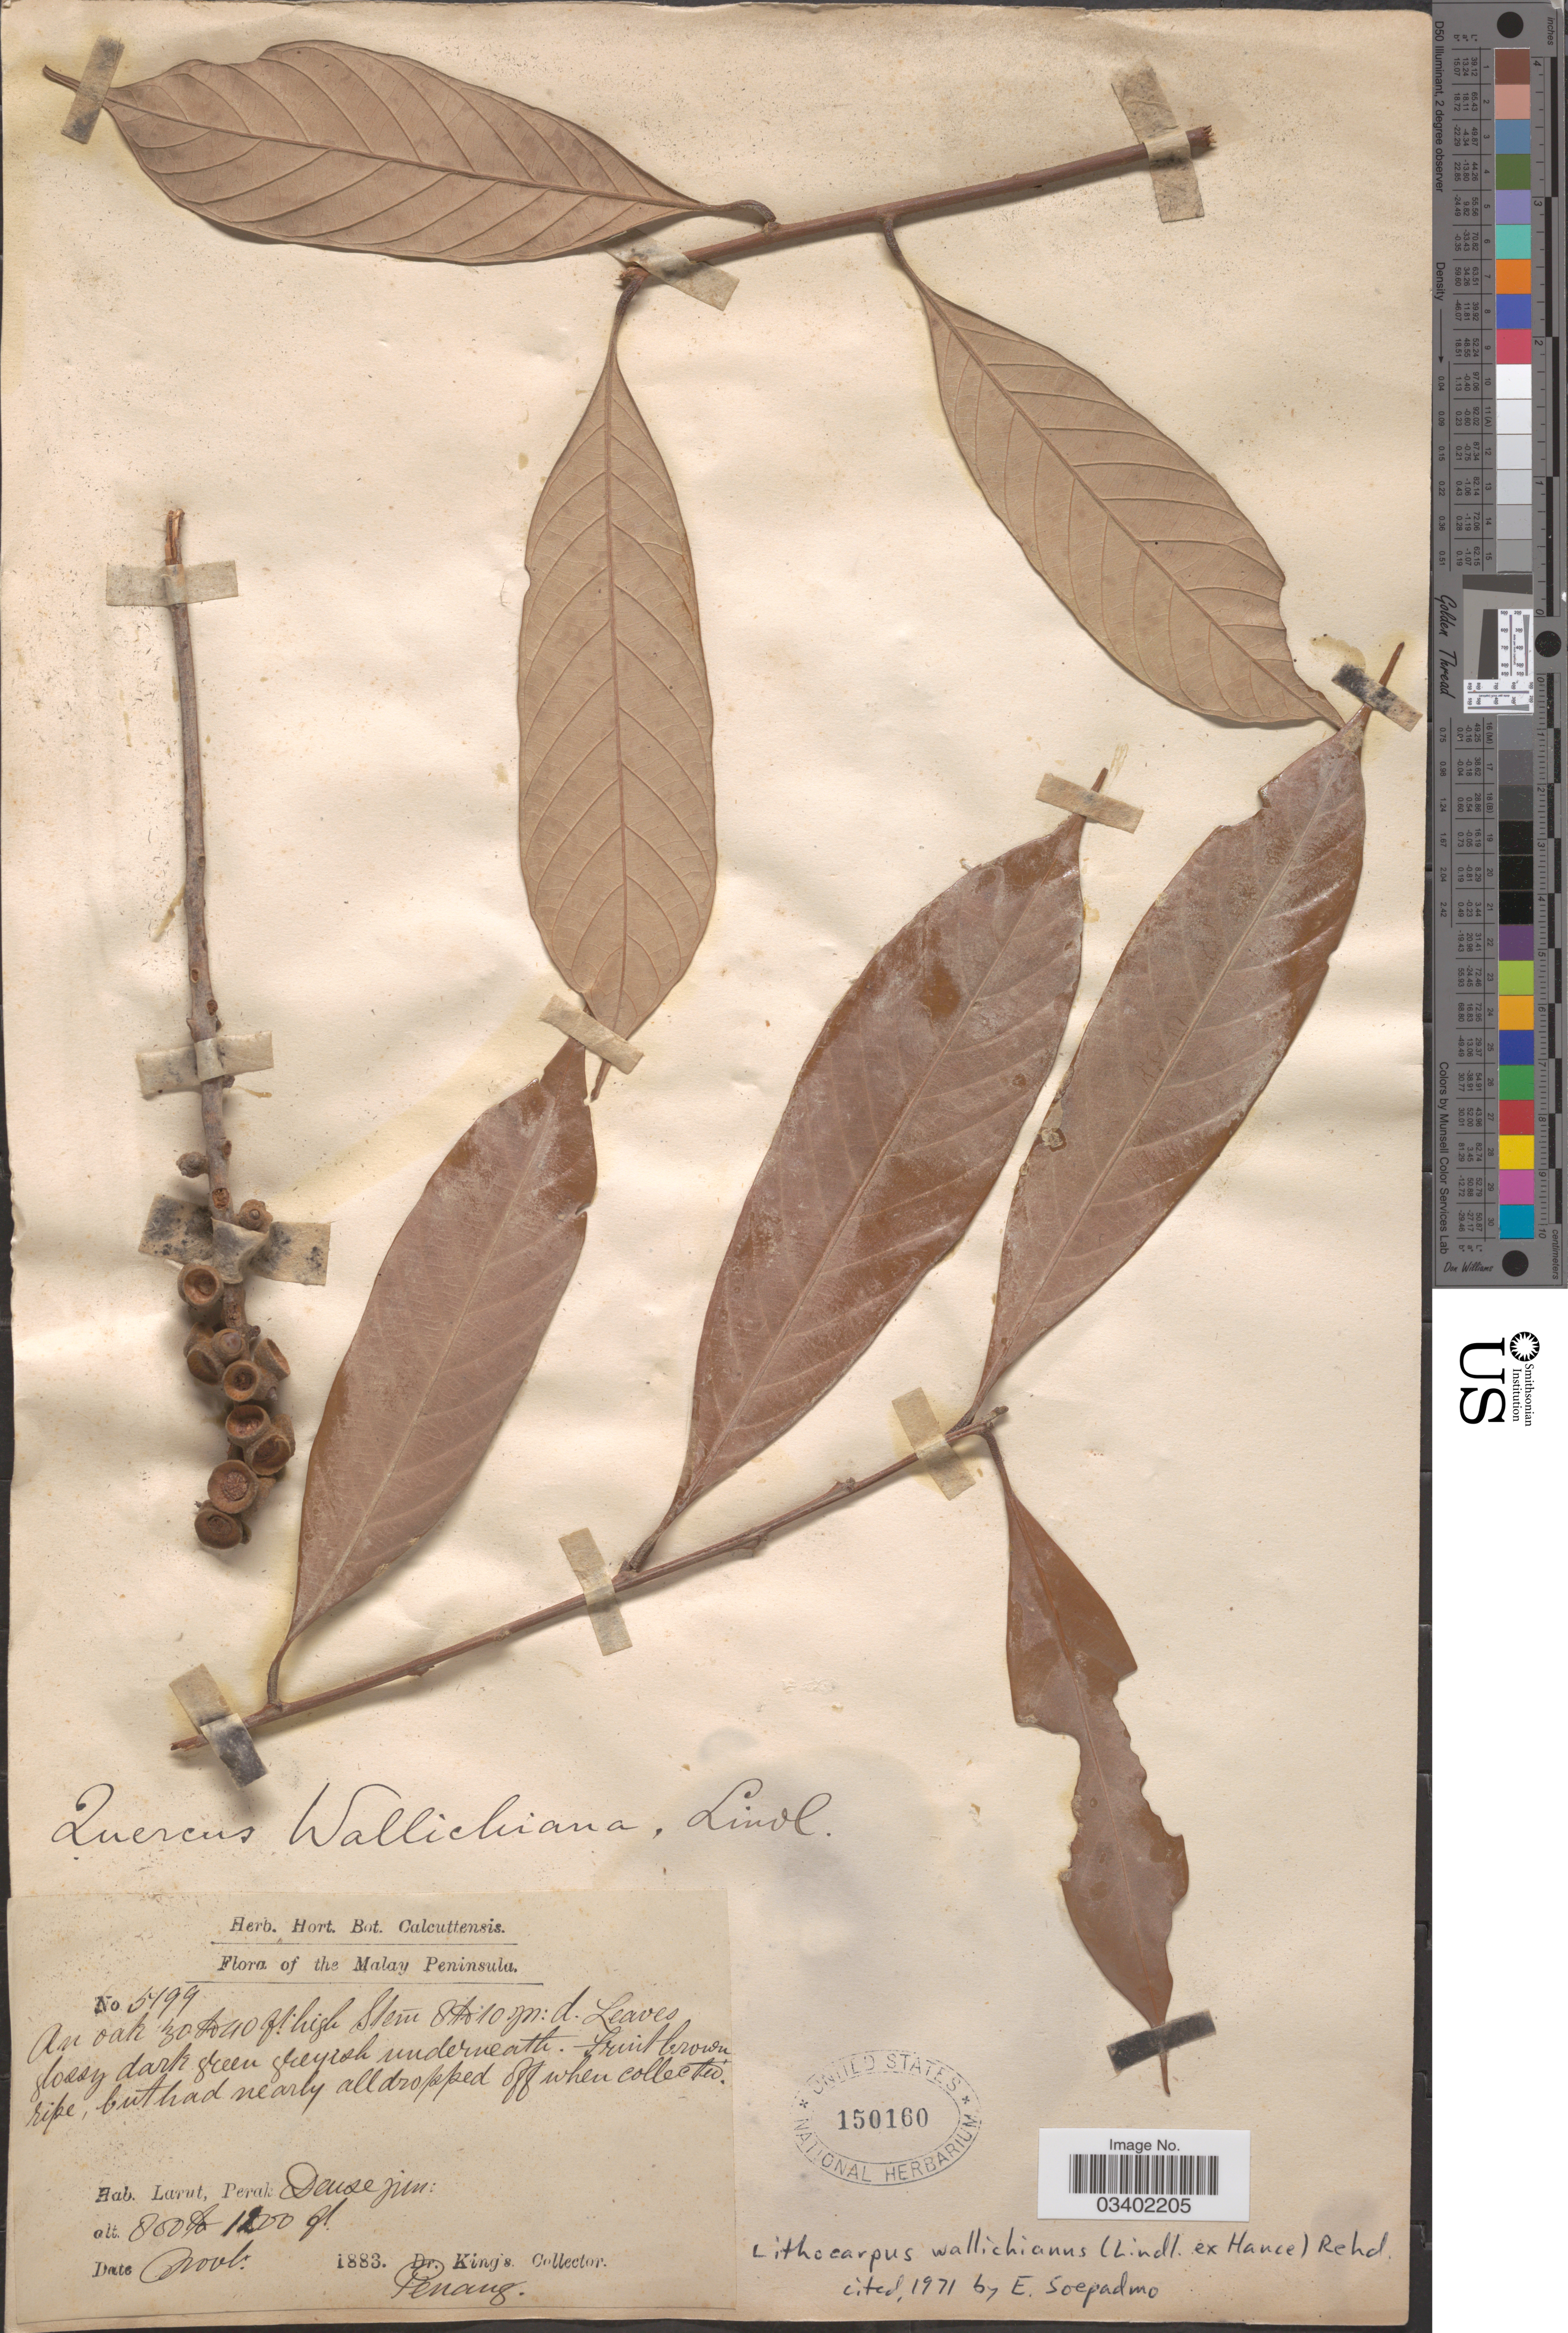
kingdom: Plantae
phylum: Tracheophyta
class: Magnoliopsida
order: Fagales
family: Fagaceae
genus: Lithocarpus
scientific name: Lithocarpus wallichianus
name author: (Lindl. ex Hance) Rehder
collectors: Dr. King's collector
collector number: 5199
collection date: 1883-11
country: Malaysia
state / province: Perak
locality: The Malay Archipelago. Larut.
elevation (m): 244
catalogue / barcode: US 150160